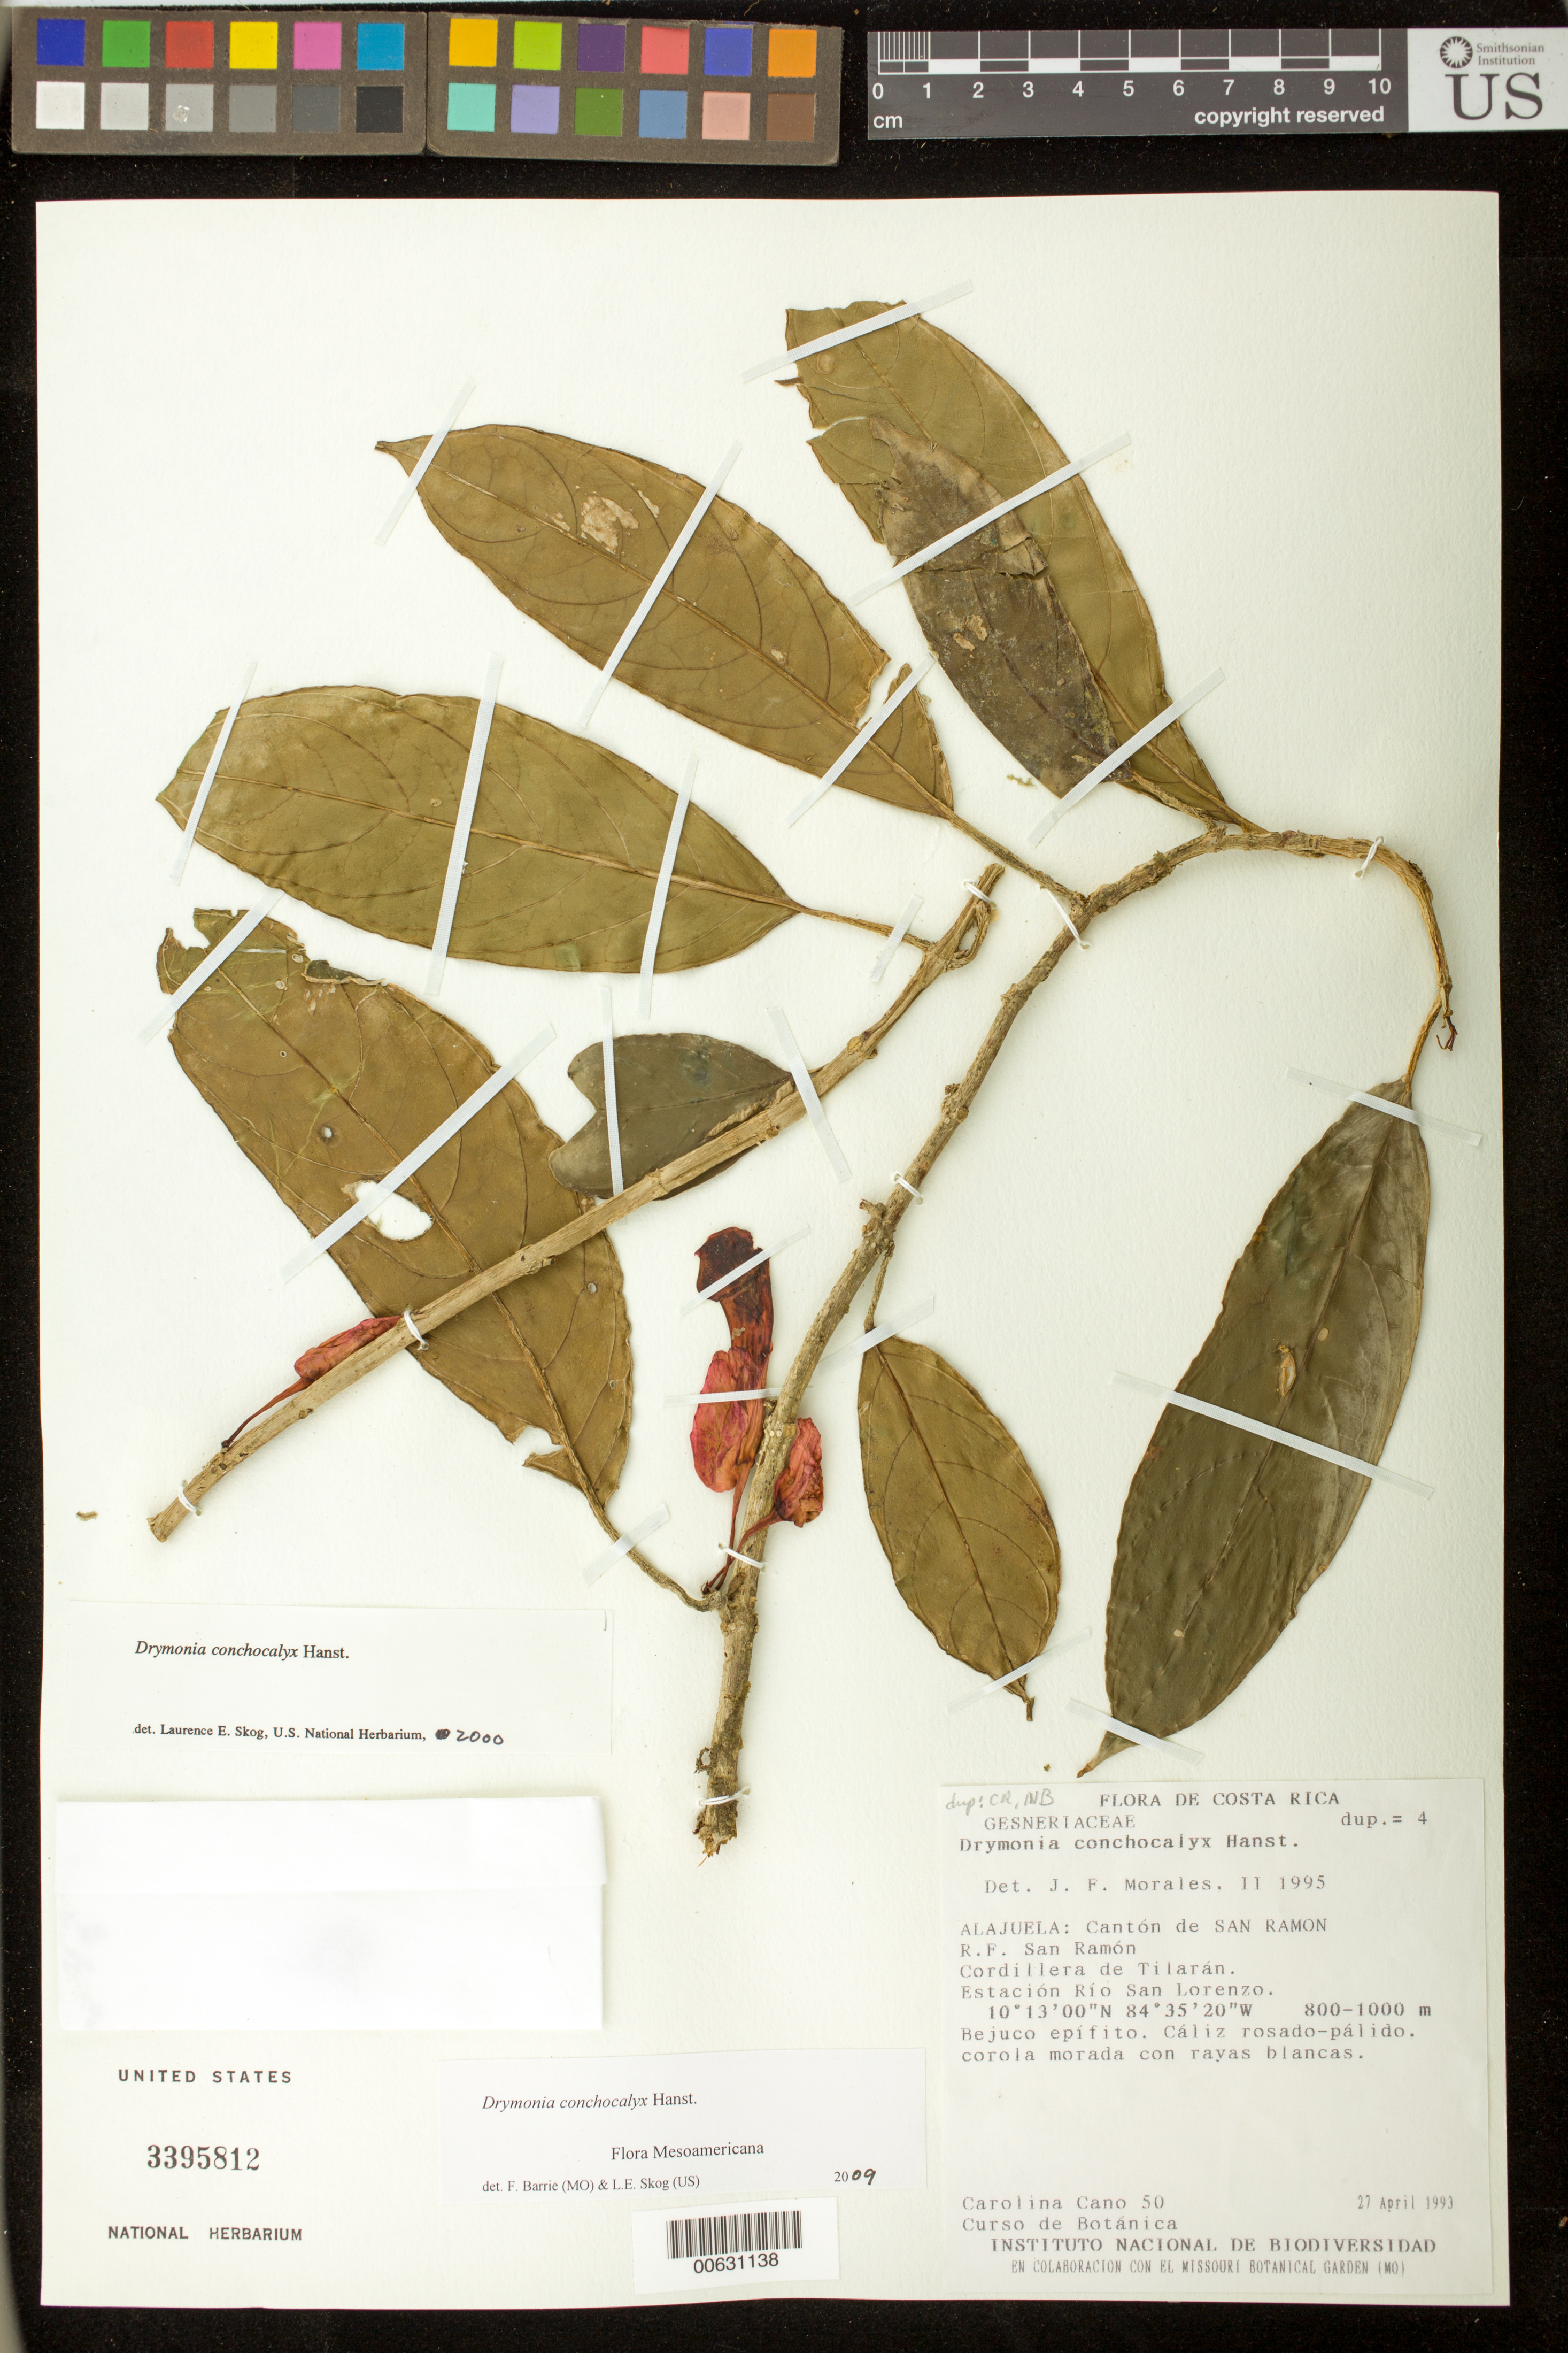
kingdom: Plantae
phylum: Tracheophyta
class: Magnoliopsida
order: Lamiales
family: Gesneriaceae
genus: Drymonia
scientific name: Drymonia conchocalyx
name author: Hanst.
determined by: Skog, Laurence E.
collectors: C. Cano & Curso de Botánica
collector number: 50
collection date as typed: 27 Apr 1993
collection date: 1993-04-27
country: Costa Rica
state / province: Alajuela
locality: Cantón de San Ramon, R.F. San Ramón, Cordillera de Tilarán, Estación Río San Lorenzo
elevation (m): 800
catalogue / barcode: US 3395812